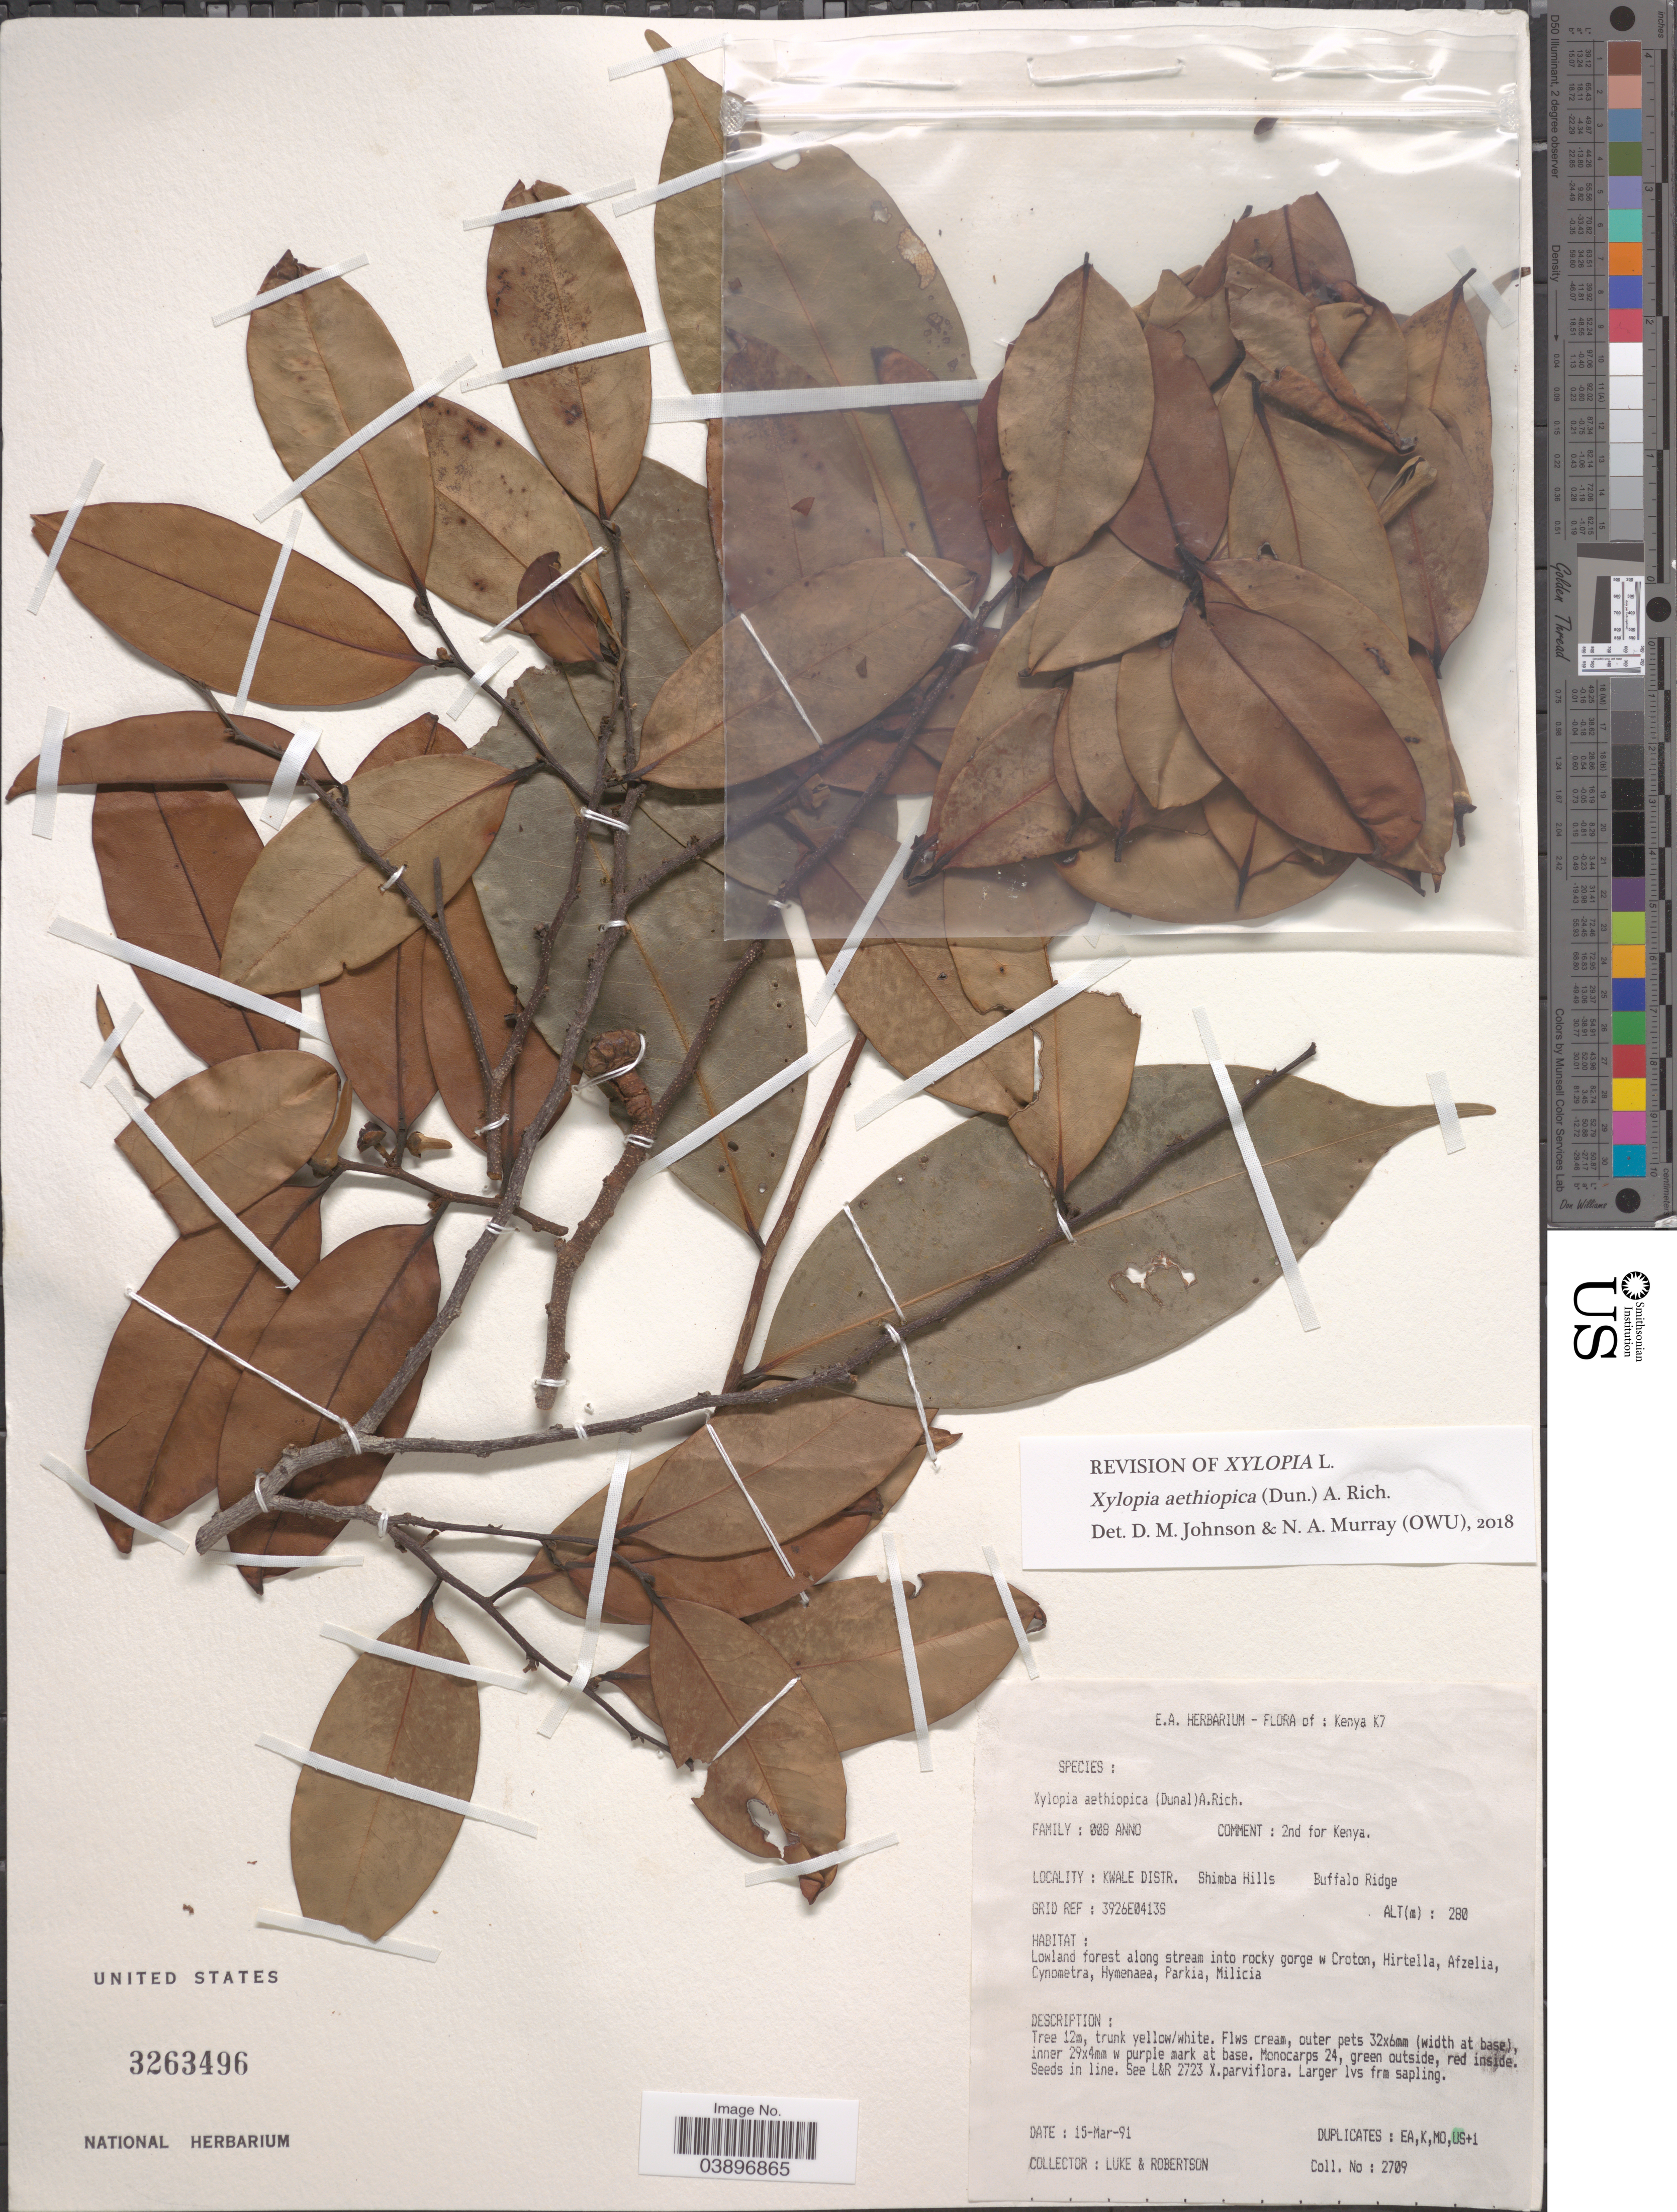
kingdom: Plantae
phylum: Tracheophyta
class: Magnoliopsida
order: Magnoliales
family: Annonaceae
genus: Xylopia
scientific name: Xylopia aethiopica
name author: (Dunal) A. Rich.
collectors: -. Luke & -. Robertson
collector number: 2709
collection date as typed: Transcribed d/m/y: 15/3/91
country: Kenya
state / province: Kwale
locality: Kenya K7. Kwale Distr. Shimba Hills. Buffalo Ridge.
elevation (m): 280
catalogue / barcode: US 3263496